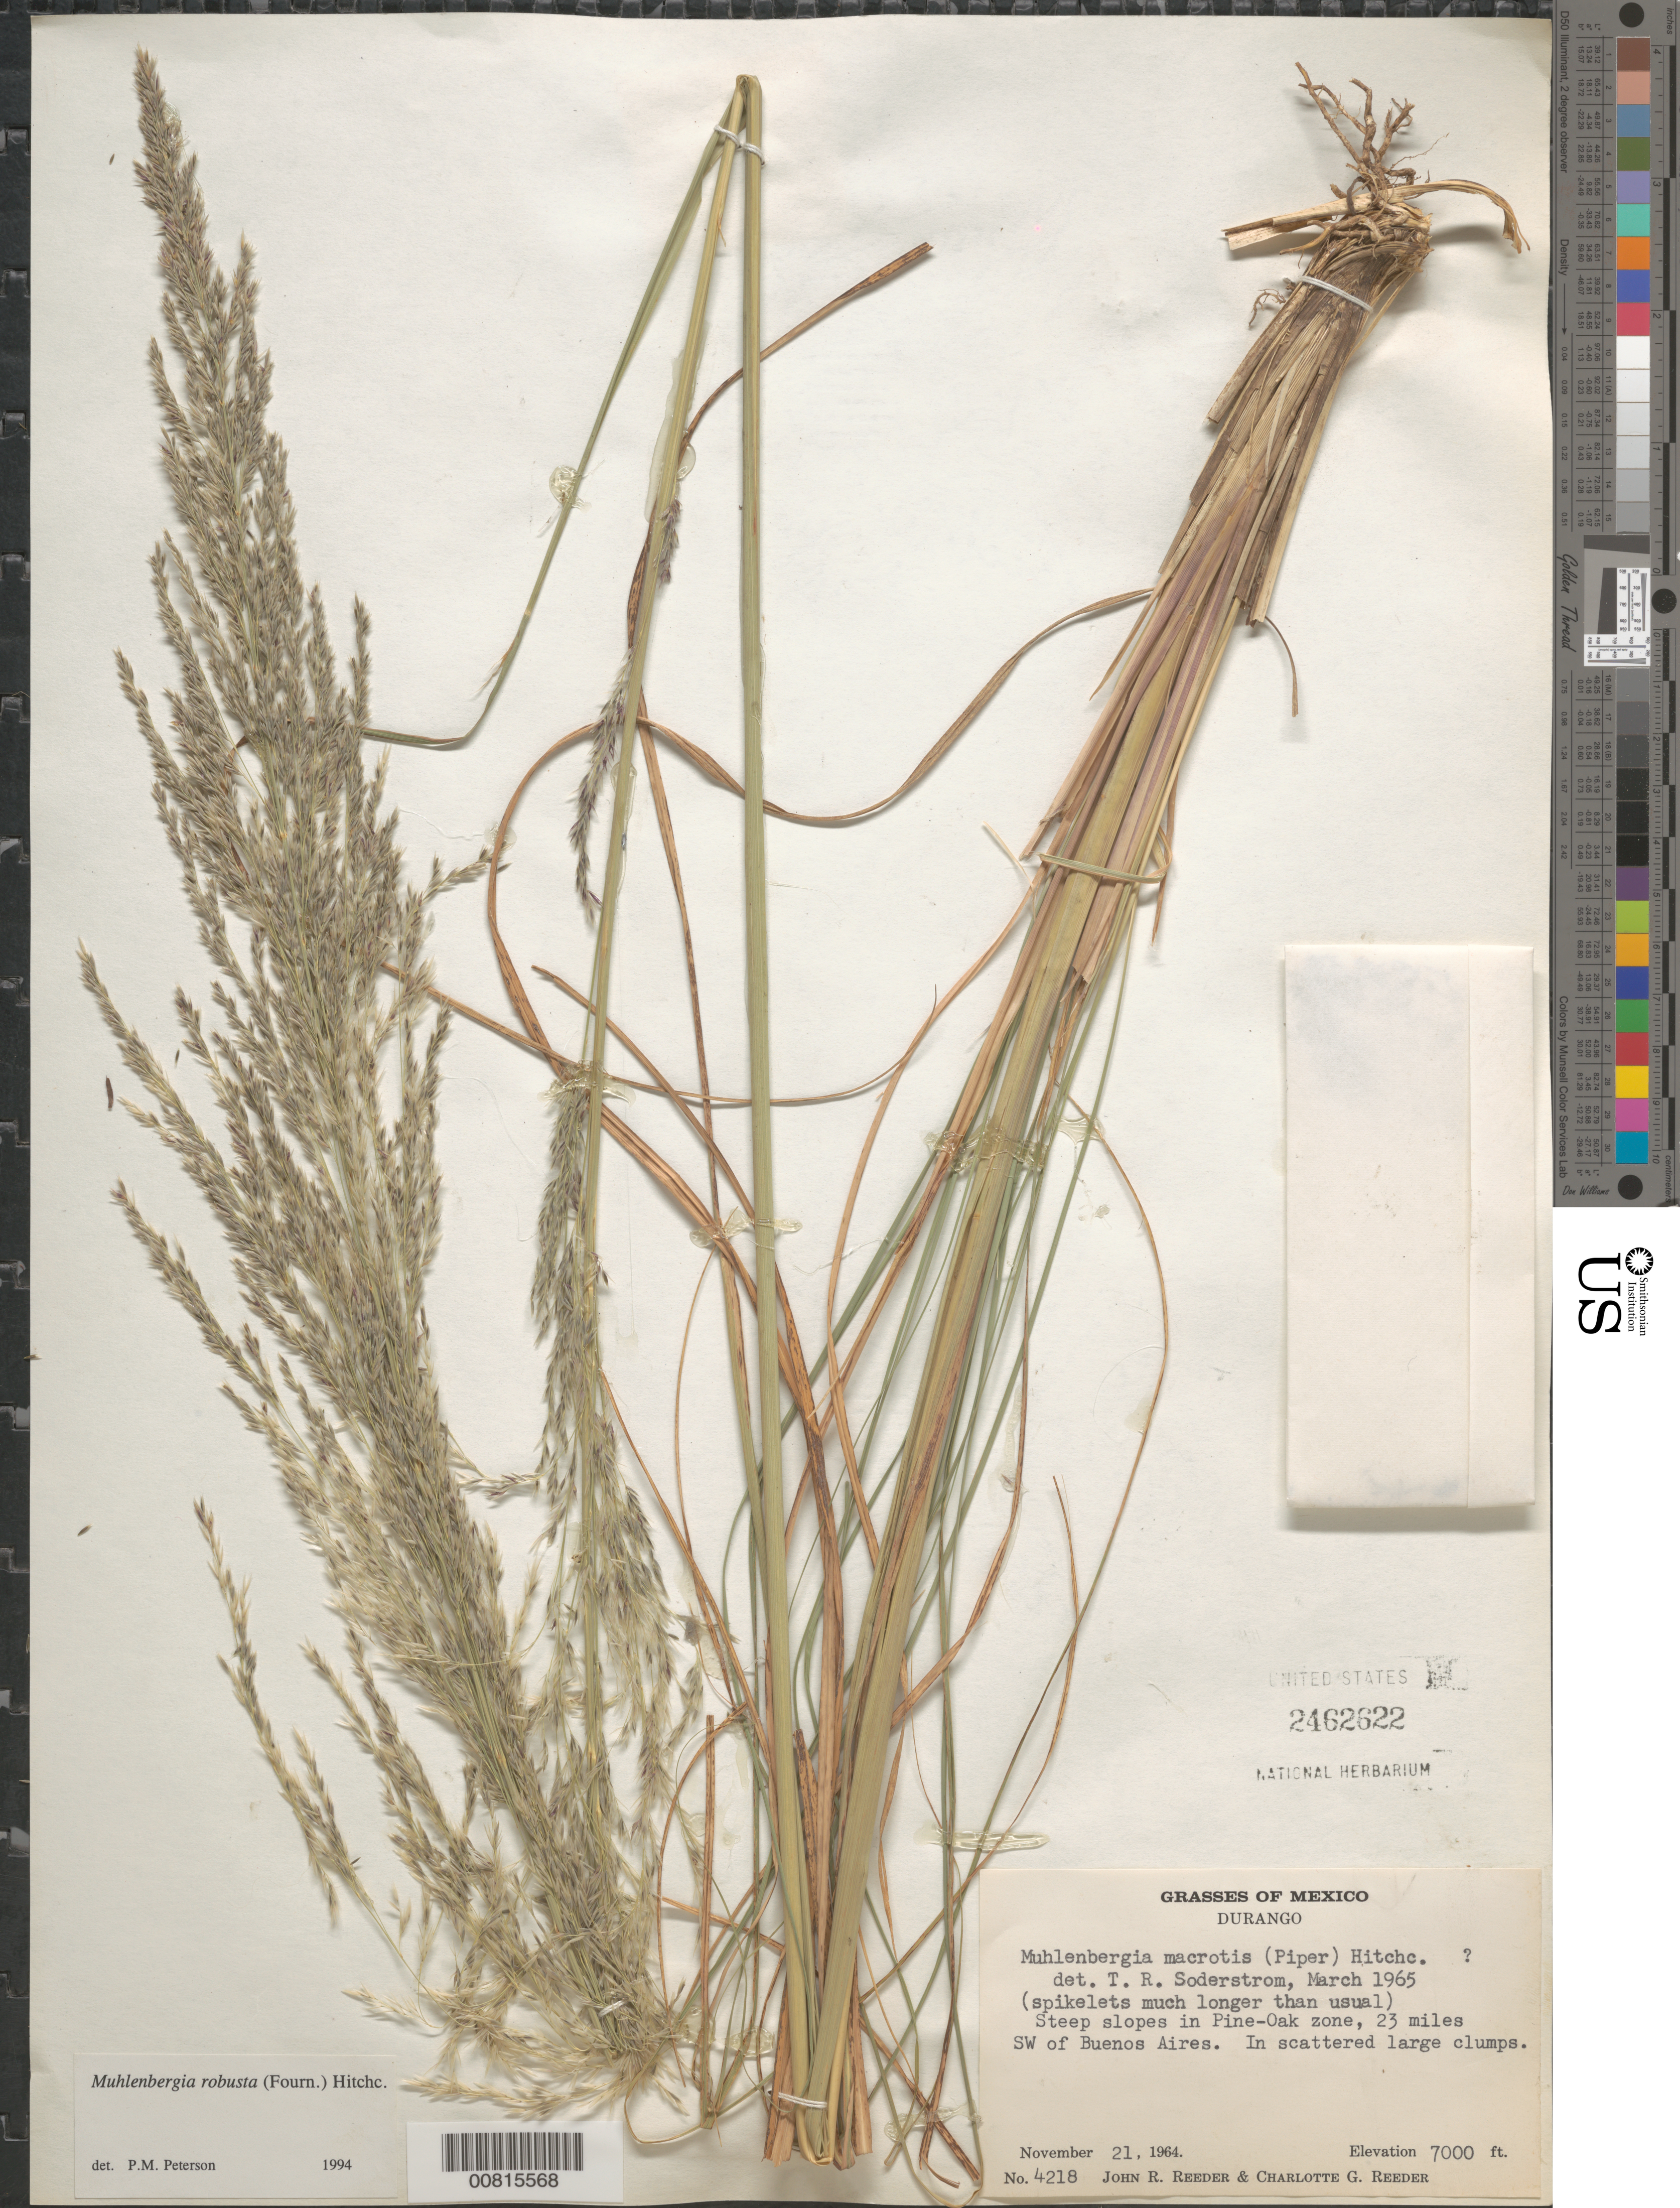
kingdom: Plantae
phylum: Tracheophyta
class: Liliopsida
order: Poales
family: Poaceae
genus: Muhlenbergia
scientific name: Muhlenbergia robusta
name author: (E. Fourn.) Hitchc.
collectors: J. R. Reeder & C. G. Reeder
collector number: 4218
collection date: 1964-11-21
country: Mexico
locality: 23 mi SW of Buenos Aires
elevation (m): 2134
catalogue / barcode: US 2462622